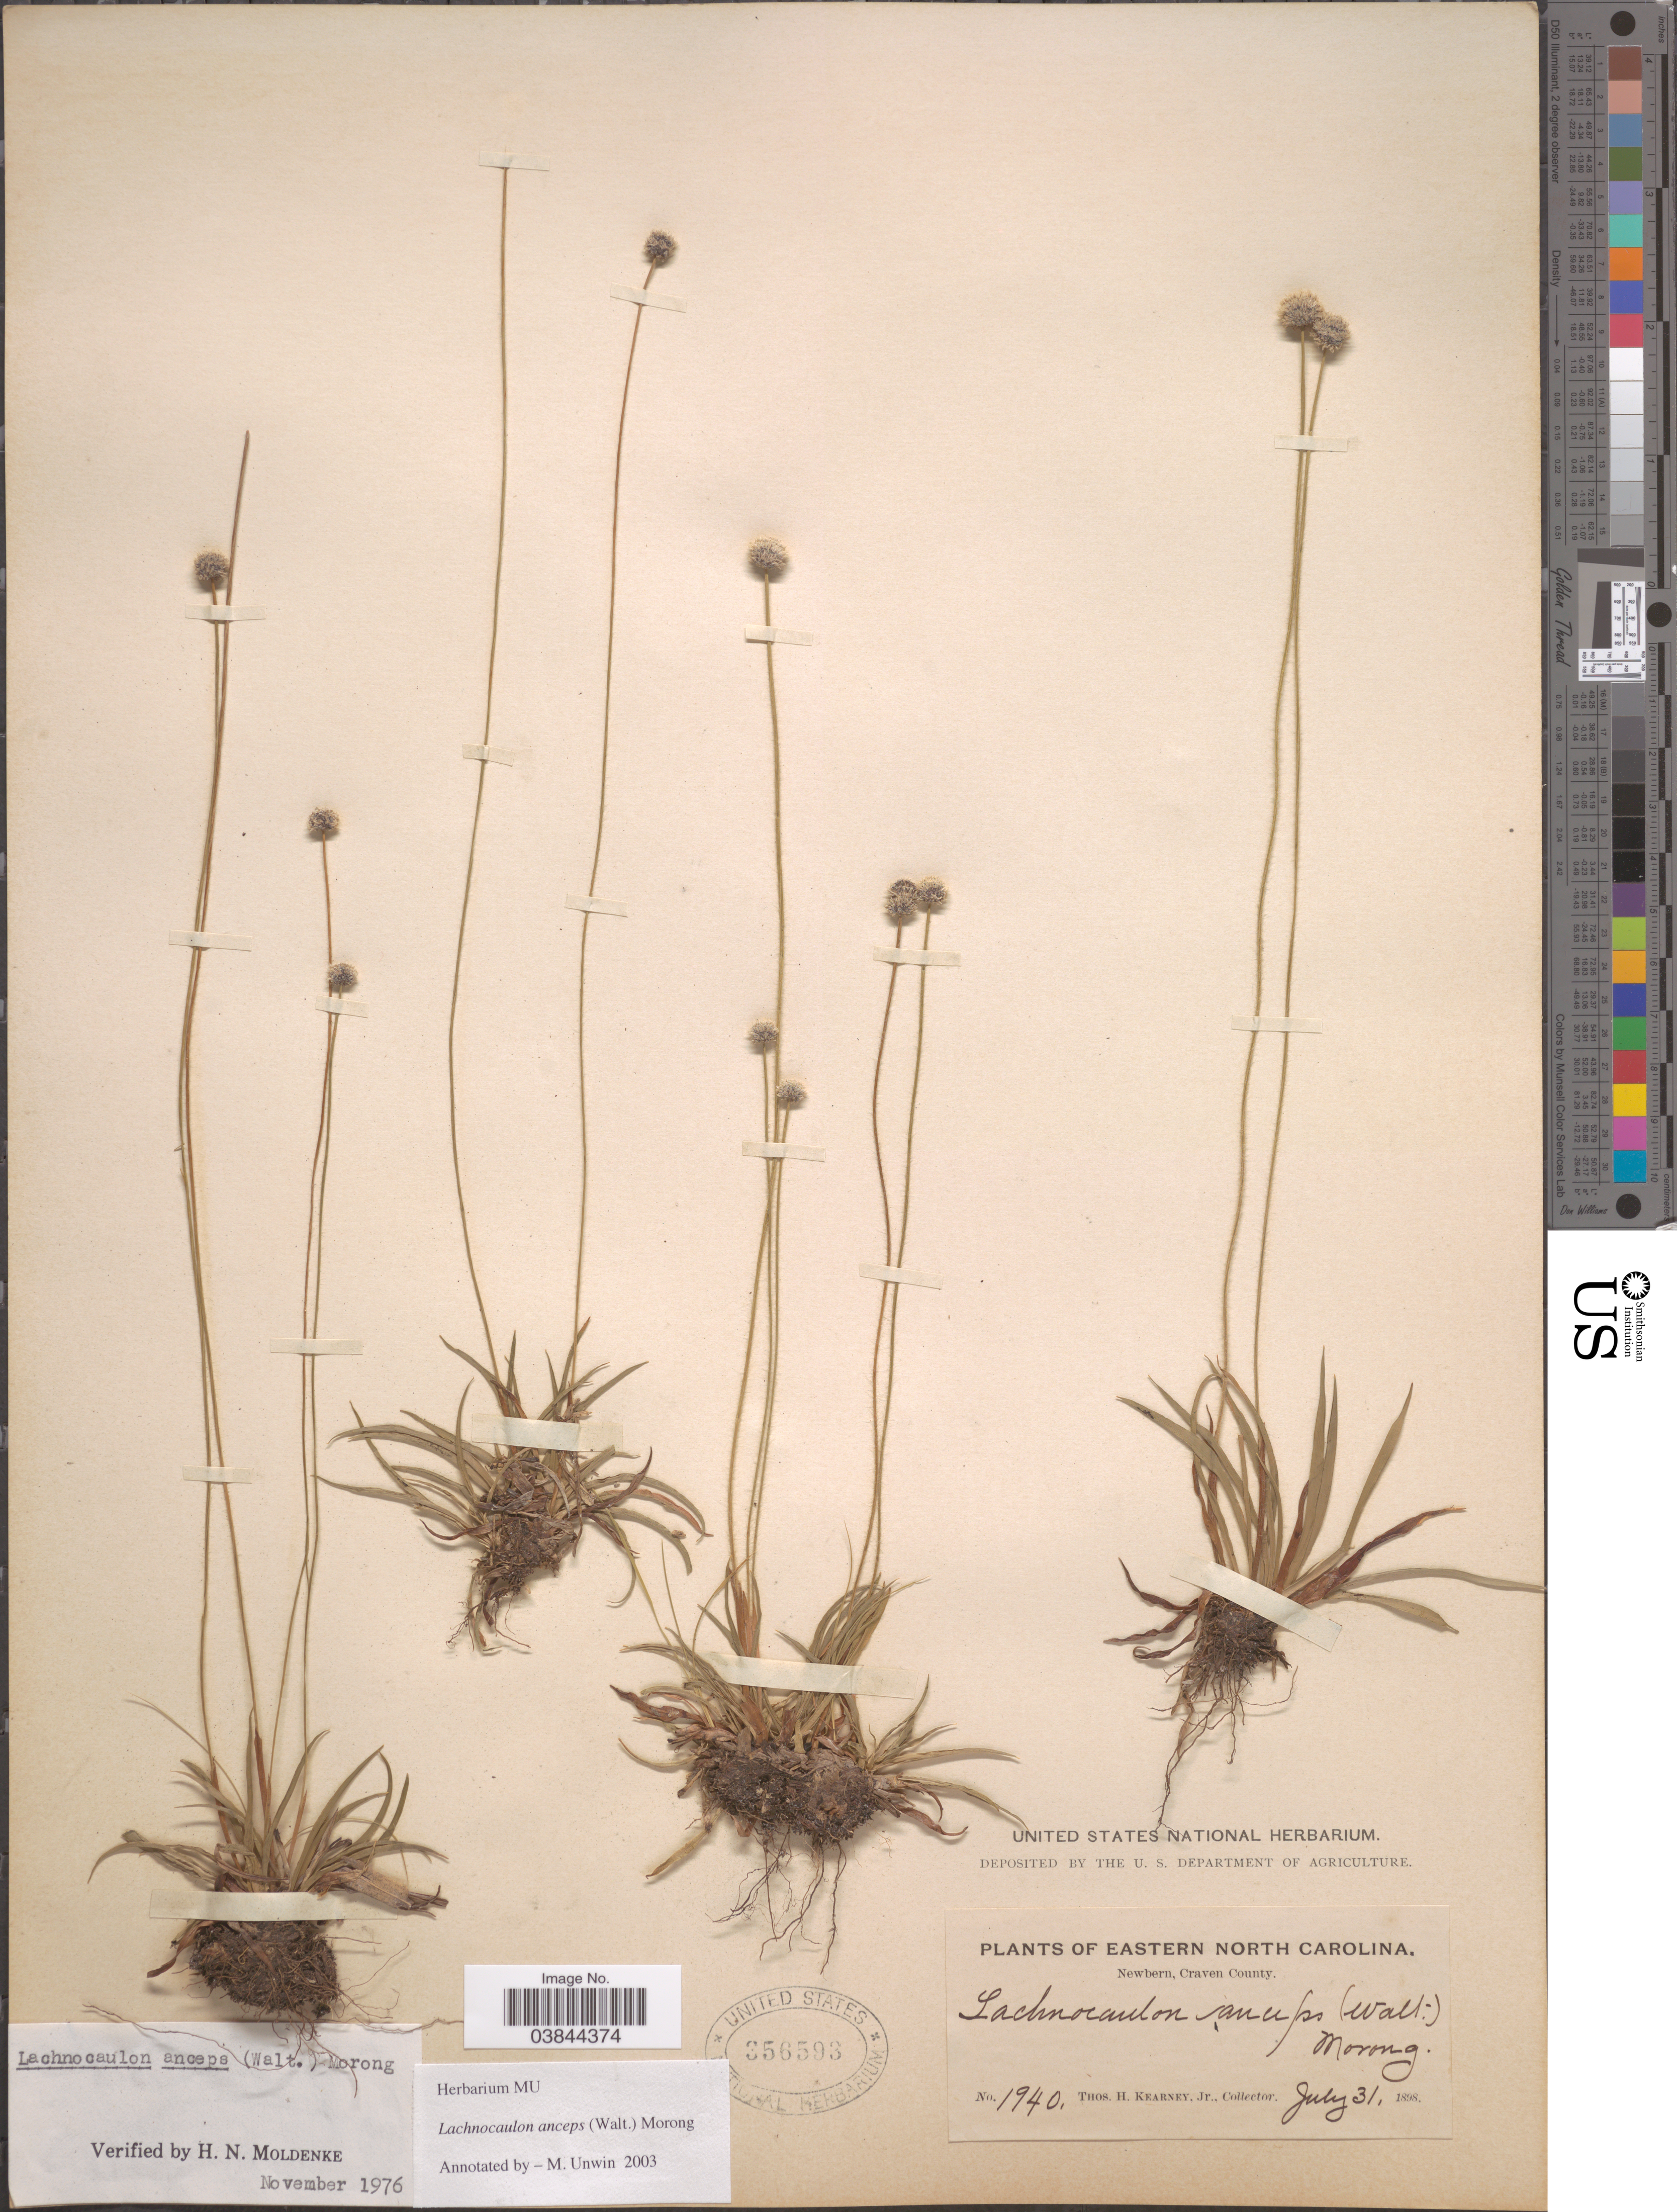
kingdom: Plantae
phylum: Tracheophyta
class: Liliopsida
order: Poales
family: Eriocaulaceae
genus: Lachnocaulon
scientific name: Lachnocaulon anceps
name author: (Walter) Morong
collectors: T. H. Kearney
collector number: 1940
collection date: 1898-07-31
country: United States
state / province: North Carolina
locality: Eastern North Carolina. Newbern, Craven County.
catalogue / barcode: US 356593